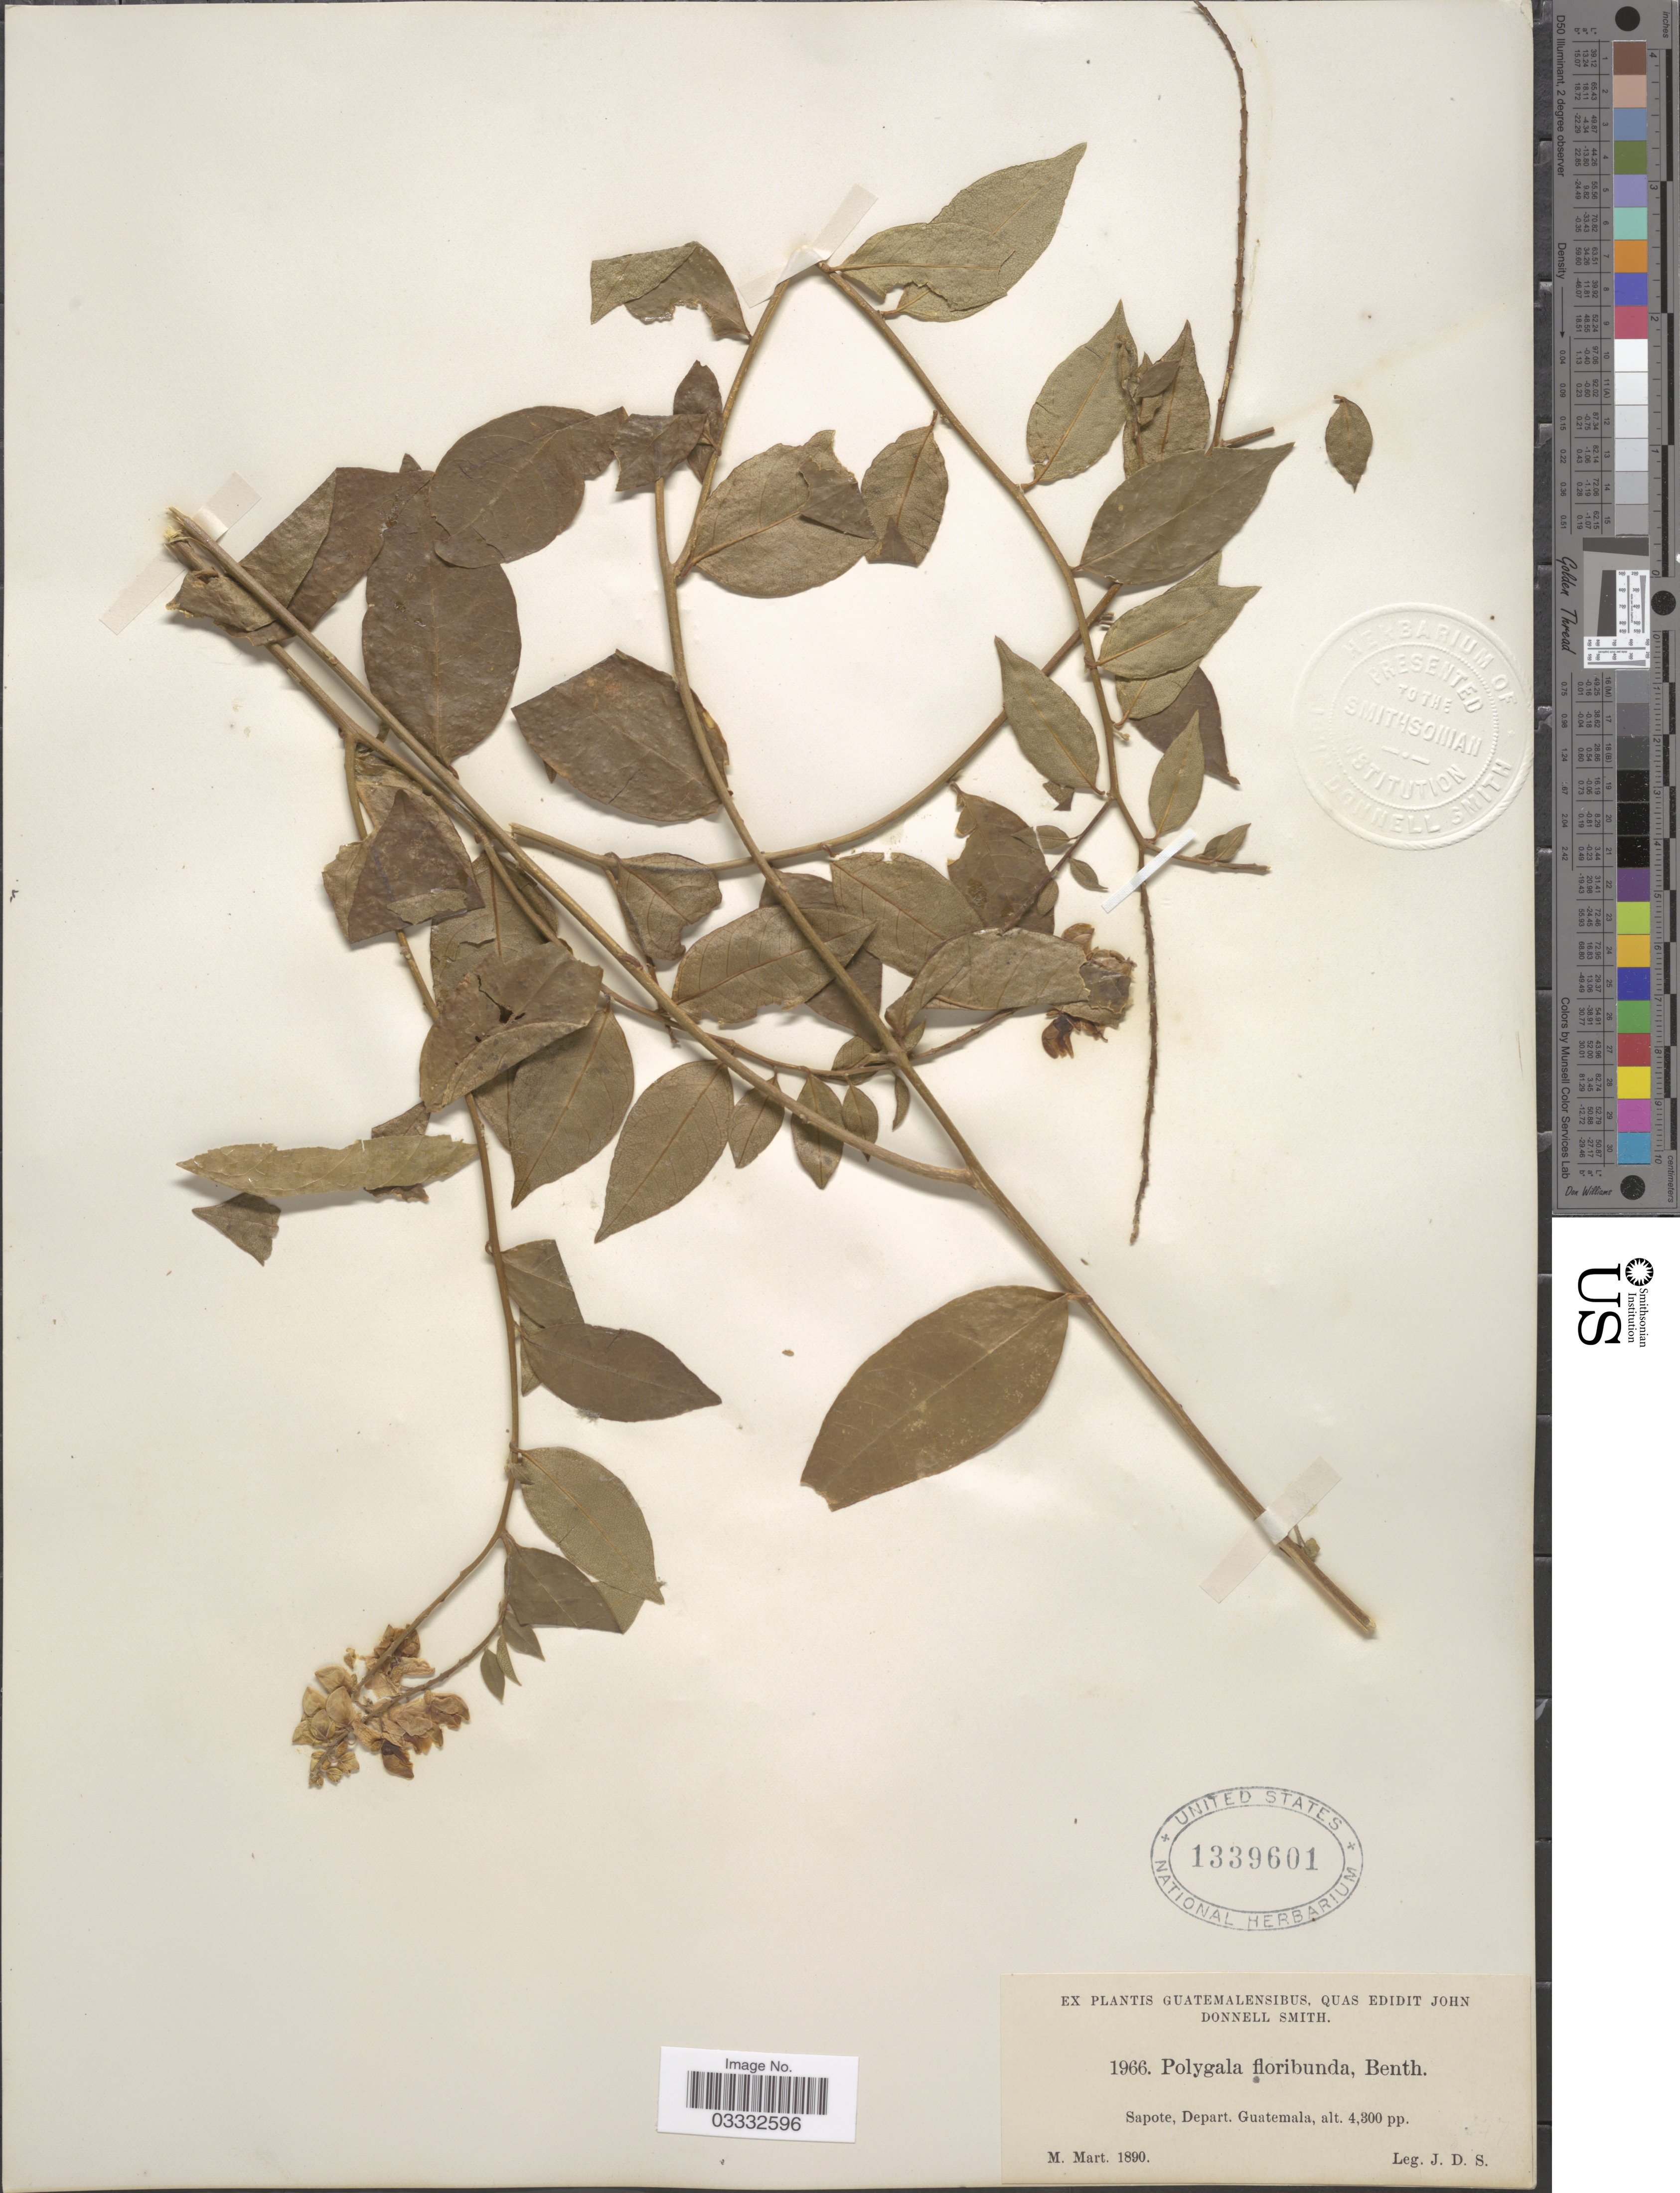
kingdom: Plantae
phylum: Tracheophyta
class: Magnoliopsida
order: Fabales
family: Polygalaceae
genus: Asemeia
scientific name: Asemeia floribunda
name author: (Benth.) J.F.B. Pastore & J.R. Abbott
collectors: J. Donnell Smith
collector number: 1966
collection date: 1890-03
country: Guatemala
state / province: Guatemala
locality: Sapote, Depart. Guatemala.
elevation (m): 1311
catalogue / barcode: US 1339601